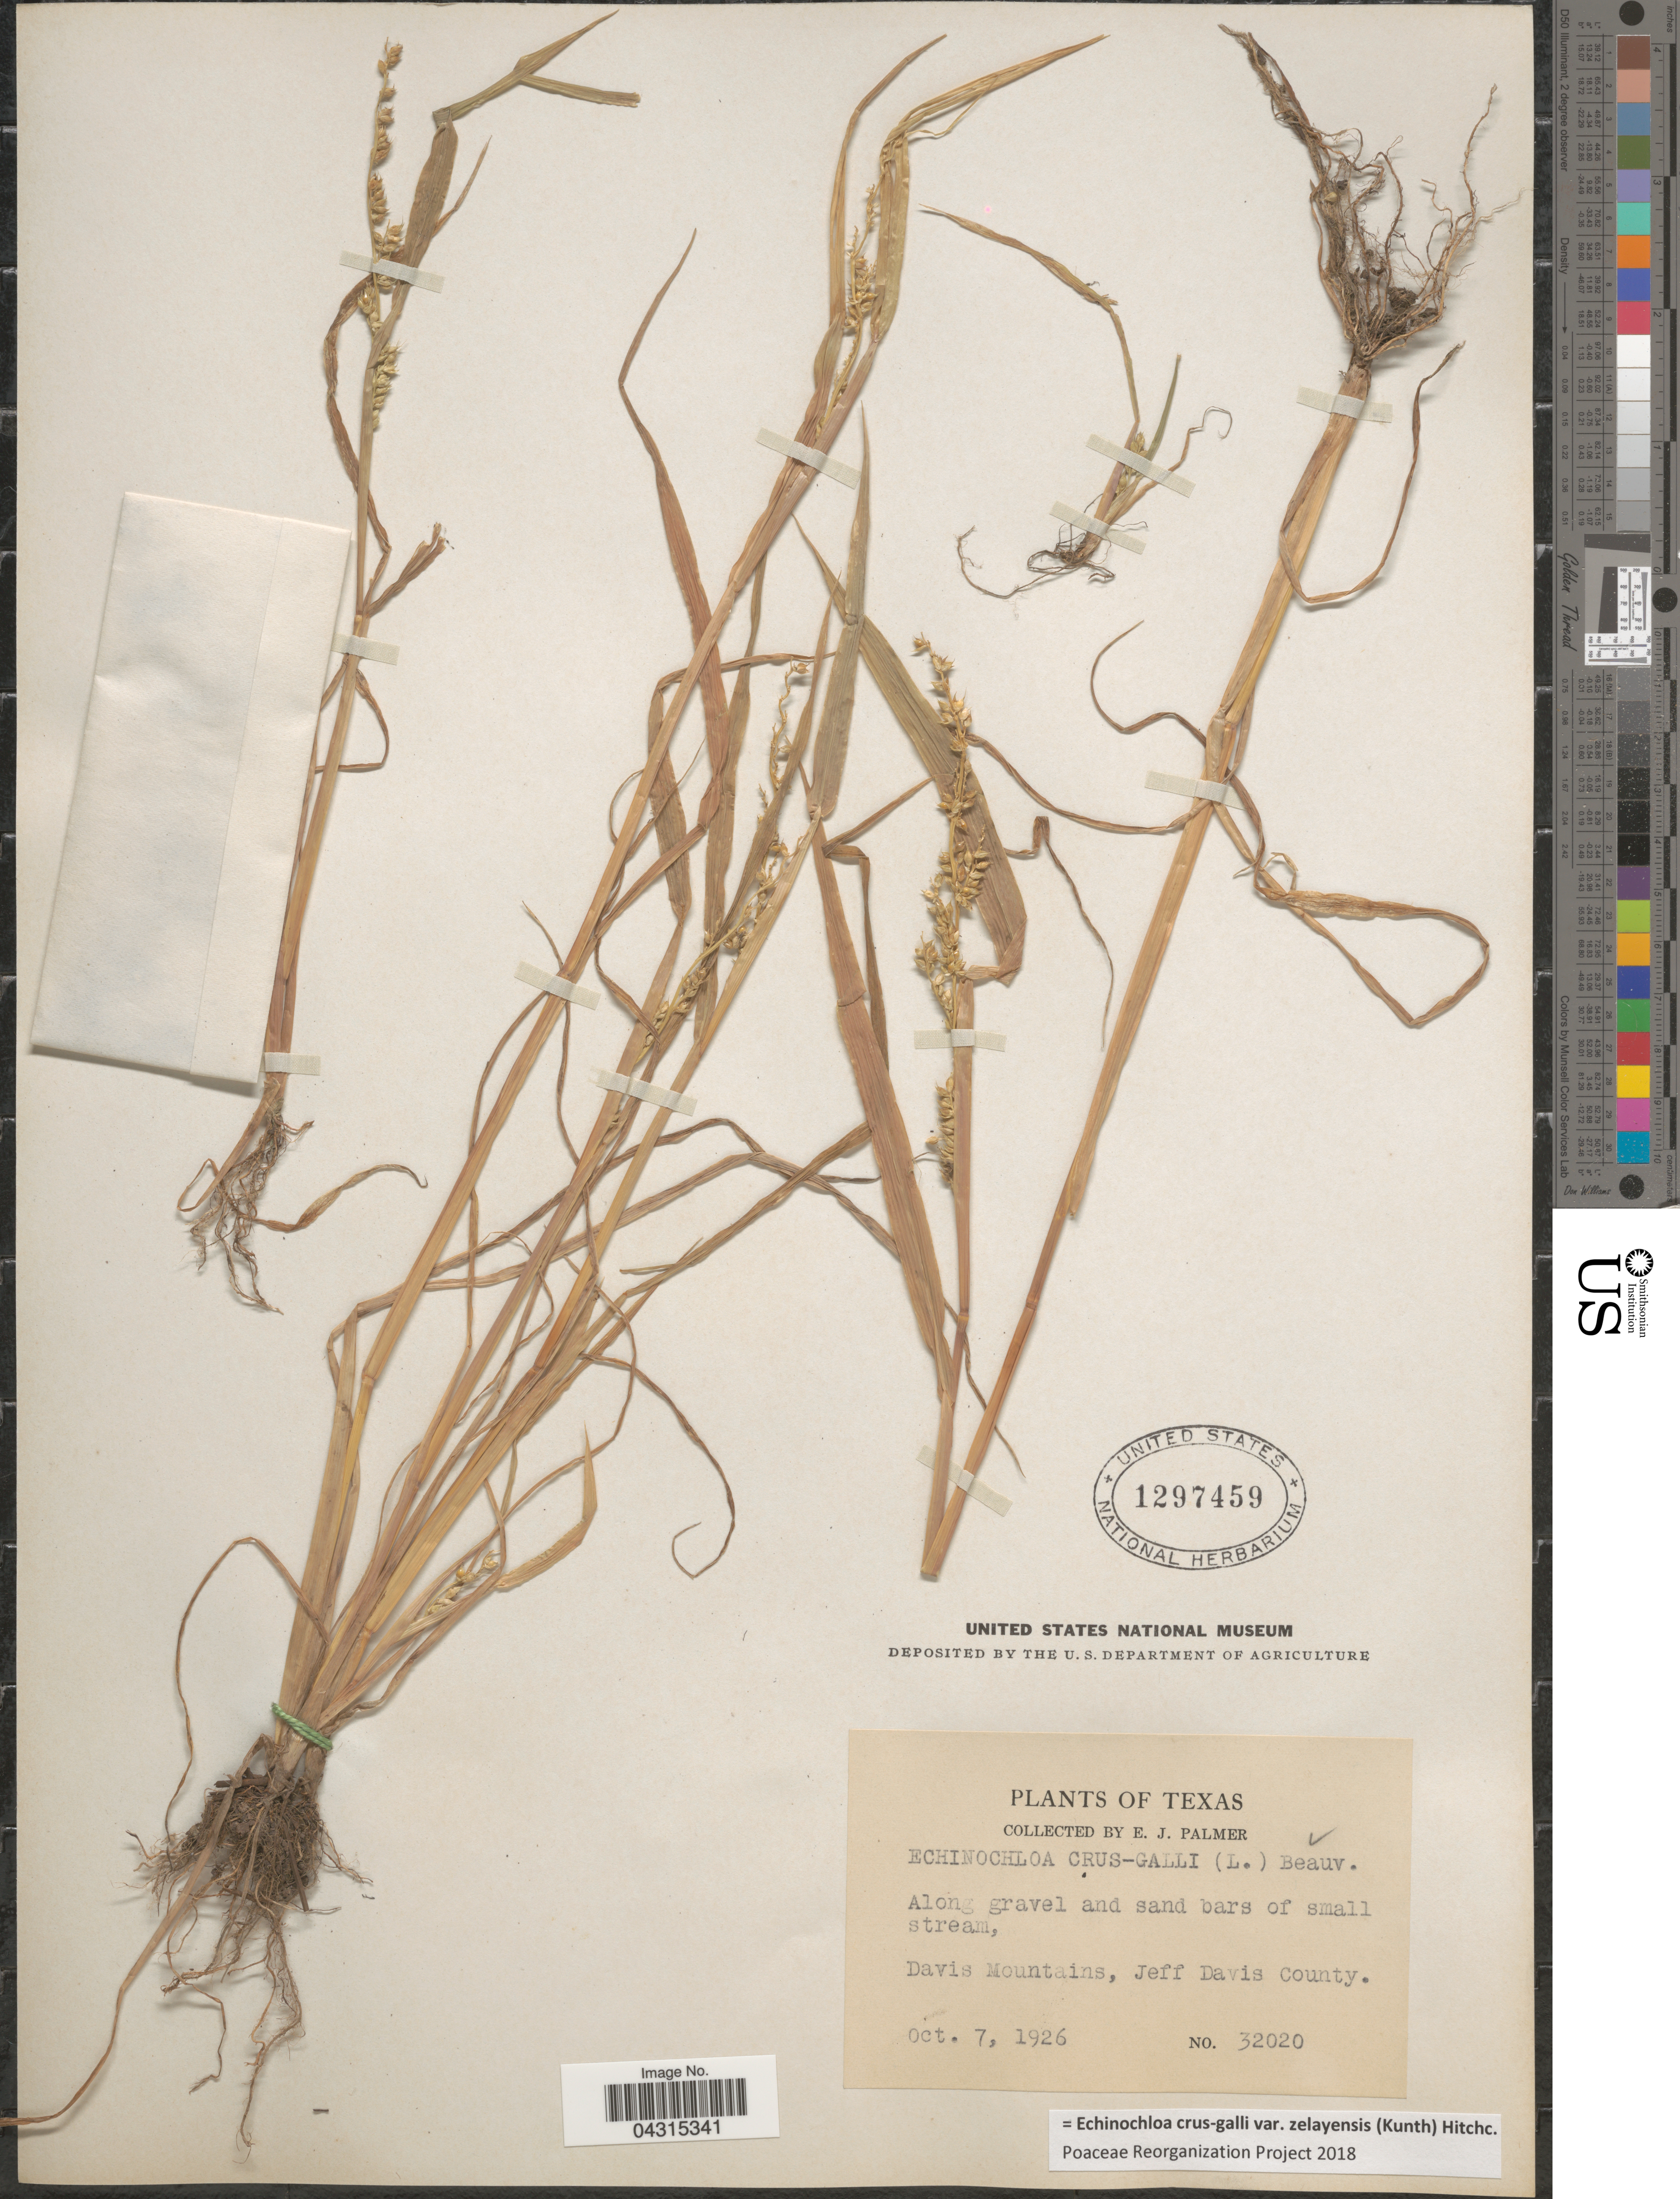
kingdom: Plantae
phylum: Tracheophyta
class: Liliopsida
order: Poales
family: Poaceae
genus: Echinochloa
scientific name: Echinochloa crus-galli var. zelayensis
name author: (Kunth) Hitchc.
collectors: E. J. Palmer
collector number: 32020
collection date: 1926-10-07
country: United States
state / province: Texas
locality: Along gravel and sand bars of small stream, Davis Mountains, Jeff Davis County.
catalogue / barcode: US 1297459